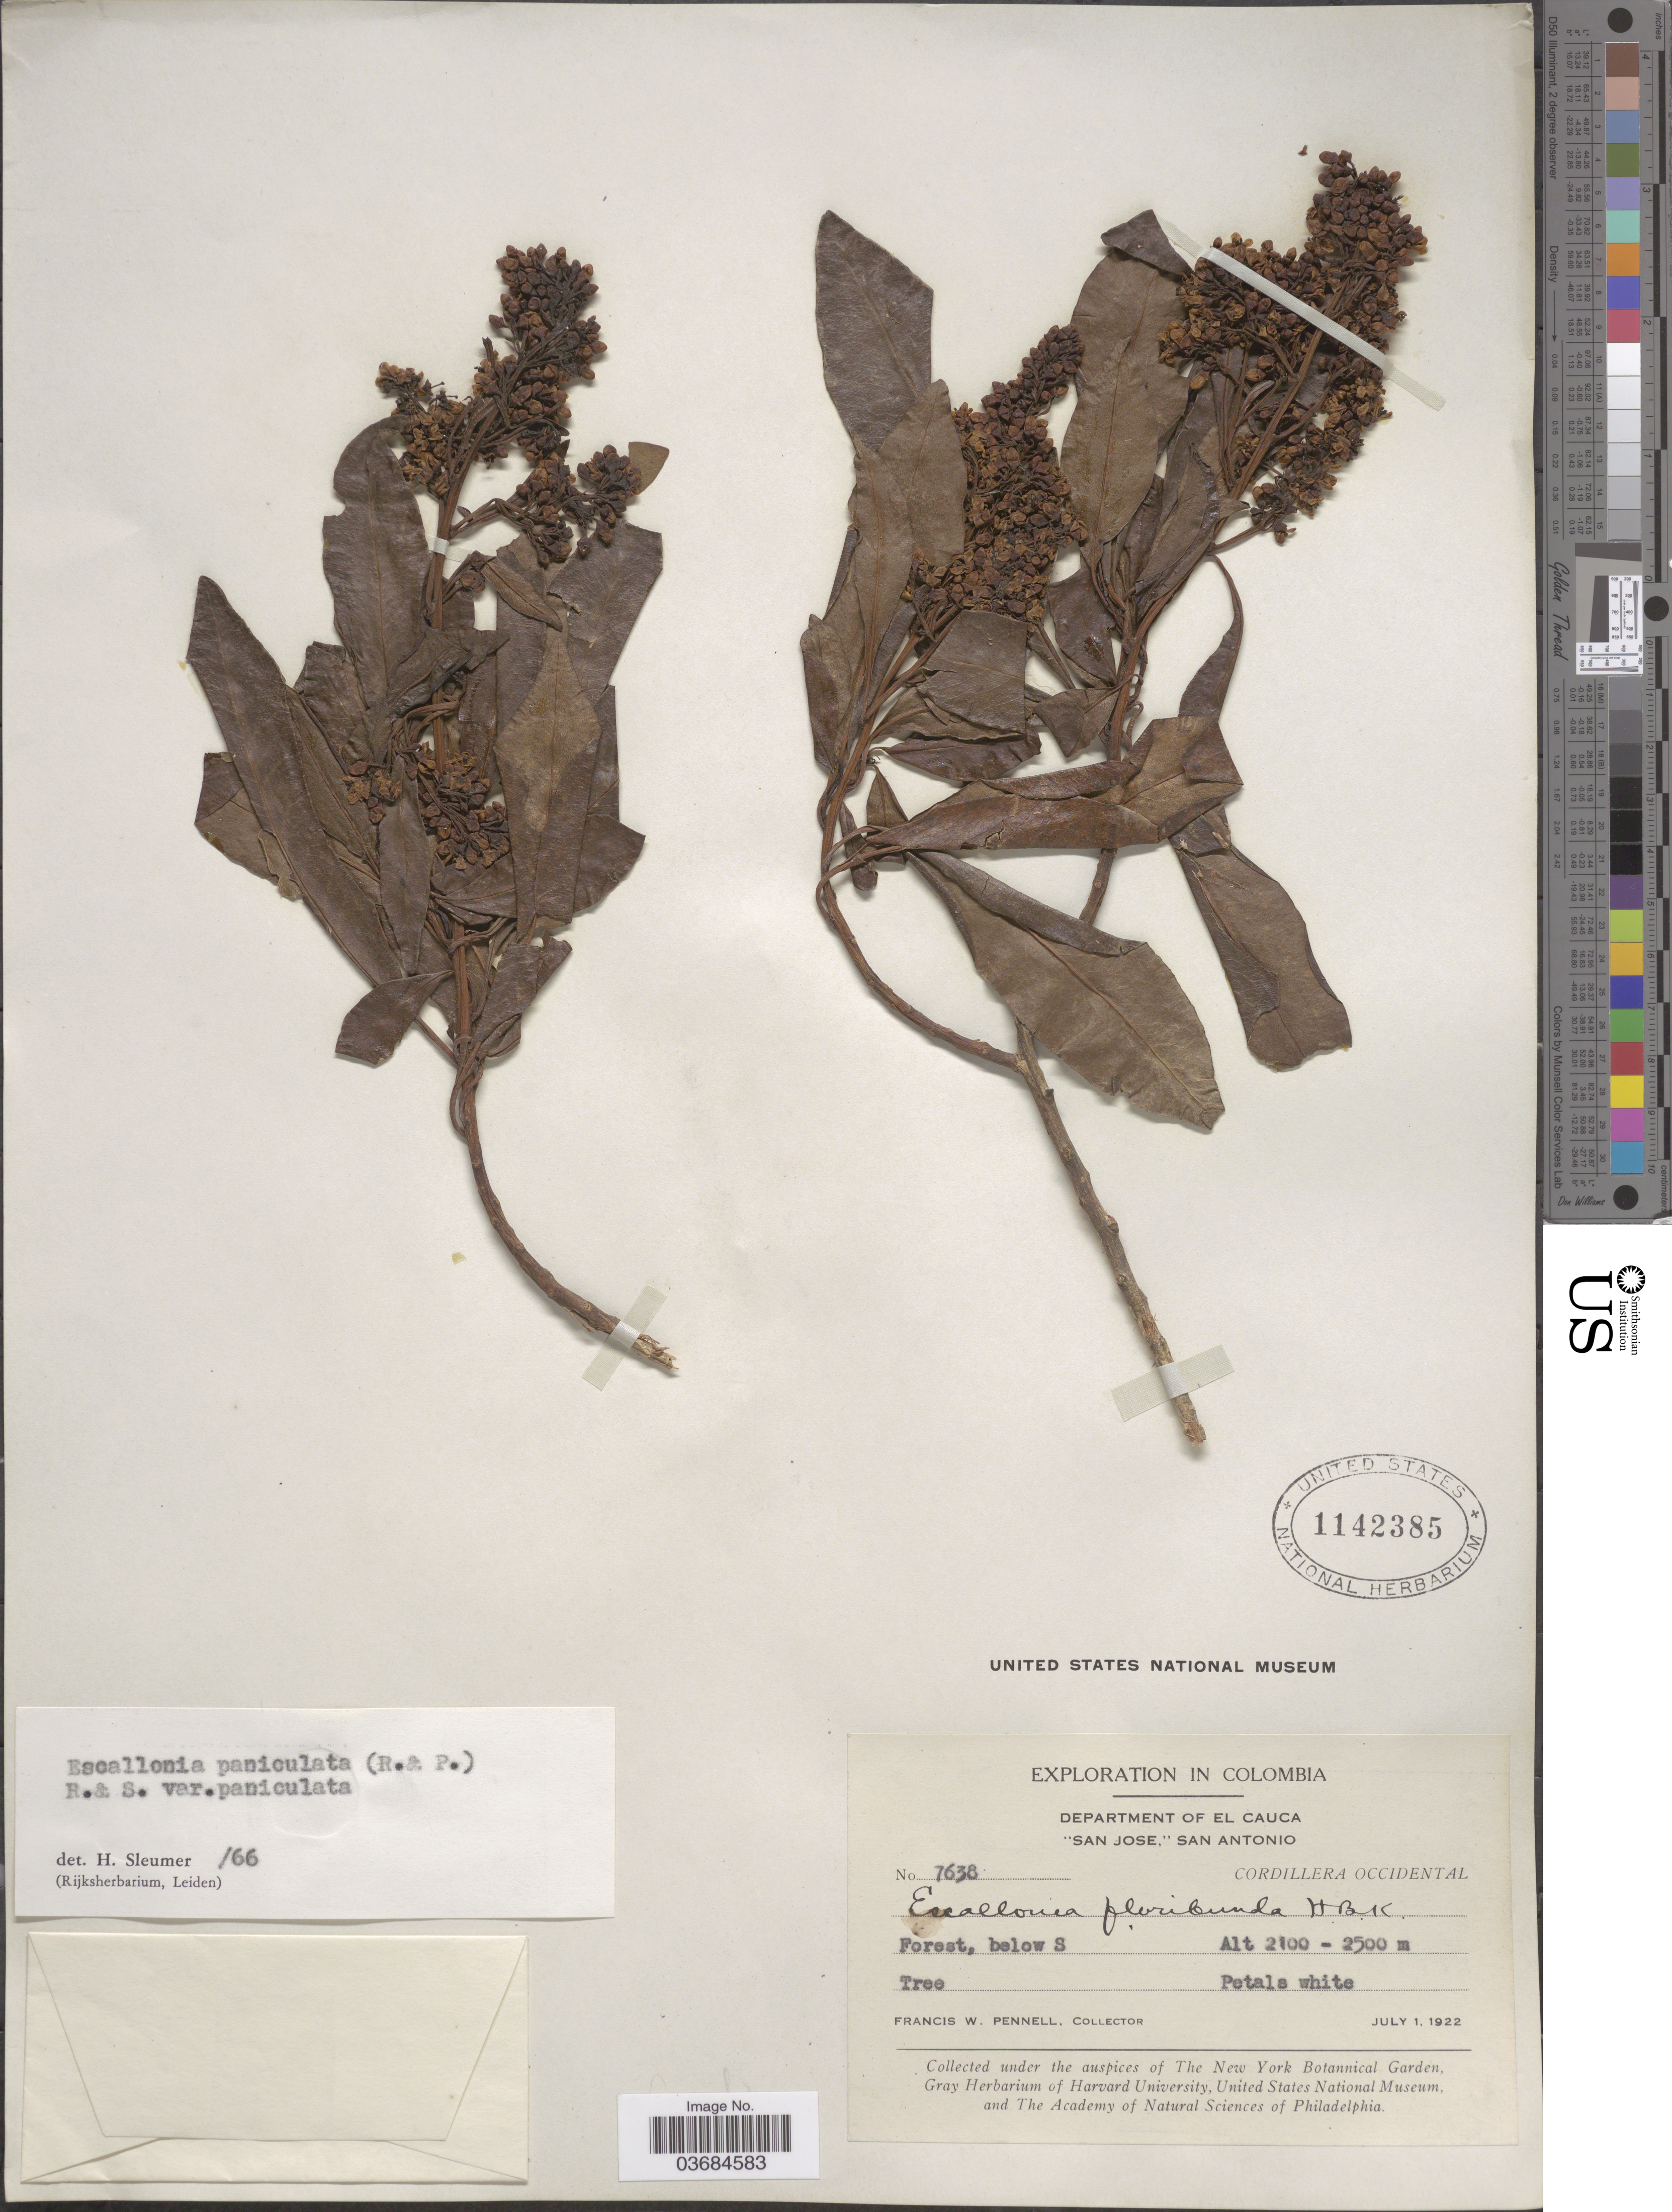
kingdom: Plantae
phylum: Tracheophyta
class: Magnoliopsida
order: Escalloniales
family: Escalloniaceae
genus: Escallonia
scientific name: Escallonia paniculata var. paniculata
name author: (Ruiz & Pav.) Roem. & Schult.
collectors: F. W. Pennell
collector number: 7638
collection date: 1922-07-01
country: Colombia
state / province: Cauca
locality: Exploration in Colombia. Department of El Cauca. "San Jose," San Antonio. Cordillera Occidental. Forest, below S.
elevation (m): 2100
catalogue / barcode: US 1142385